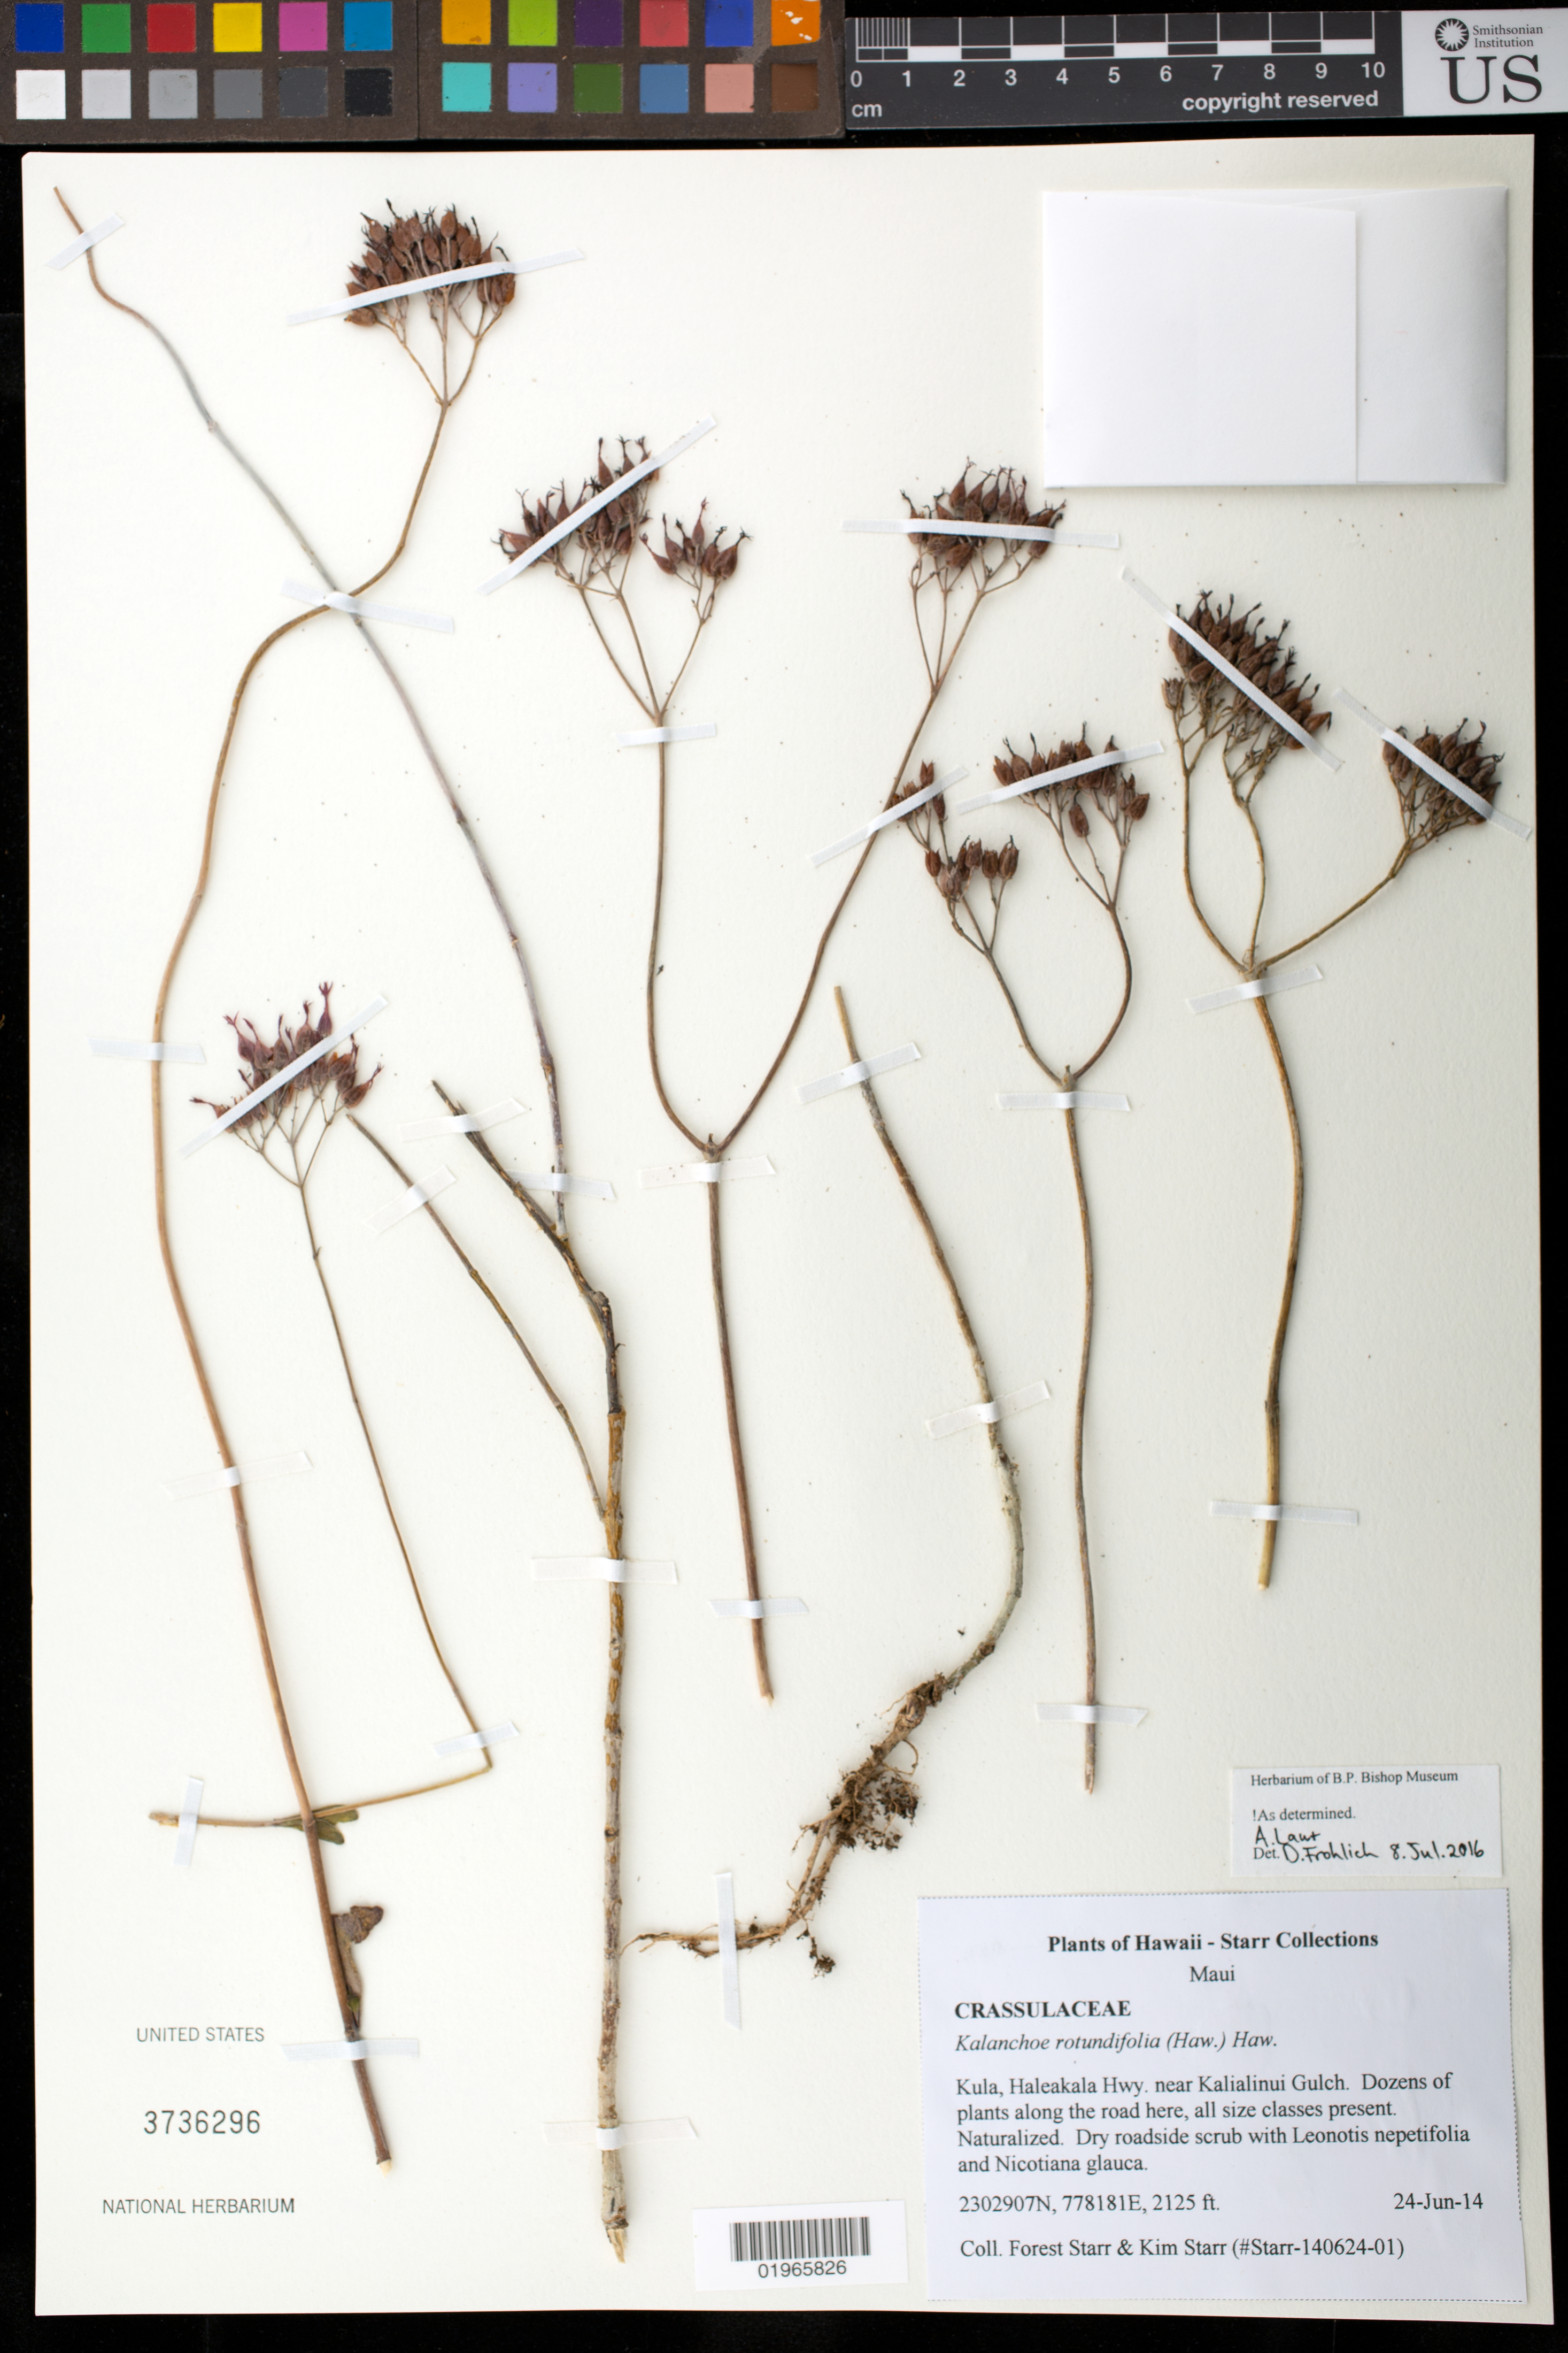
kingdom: Plantae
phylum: Tracheophyta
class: Magnoliopsida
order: Saxifragales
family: Crassulaceae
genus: Kalanchoe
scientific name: Kalanchoe rotundifolia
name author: (Haw.) Haw.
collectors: F. Starr & K. Starr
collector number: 140624-01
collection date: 2014-06-24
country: United States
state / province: Hawaii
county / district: Maui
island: Maui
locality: Kula, Haleakala Hwy. near Kalialinui Gulch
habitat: Dry roadside scrub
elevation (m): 648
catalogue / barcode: US 3736296